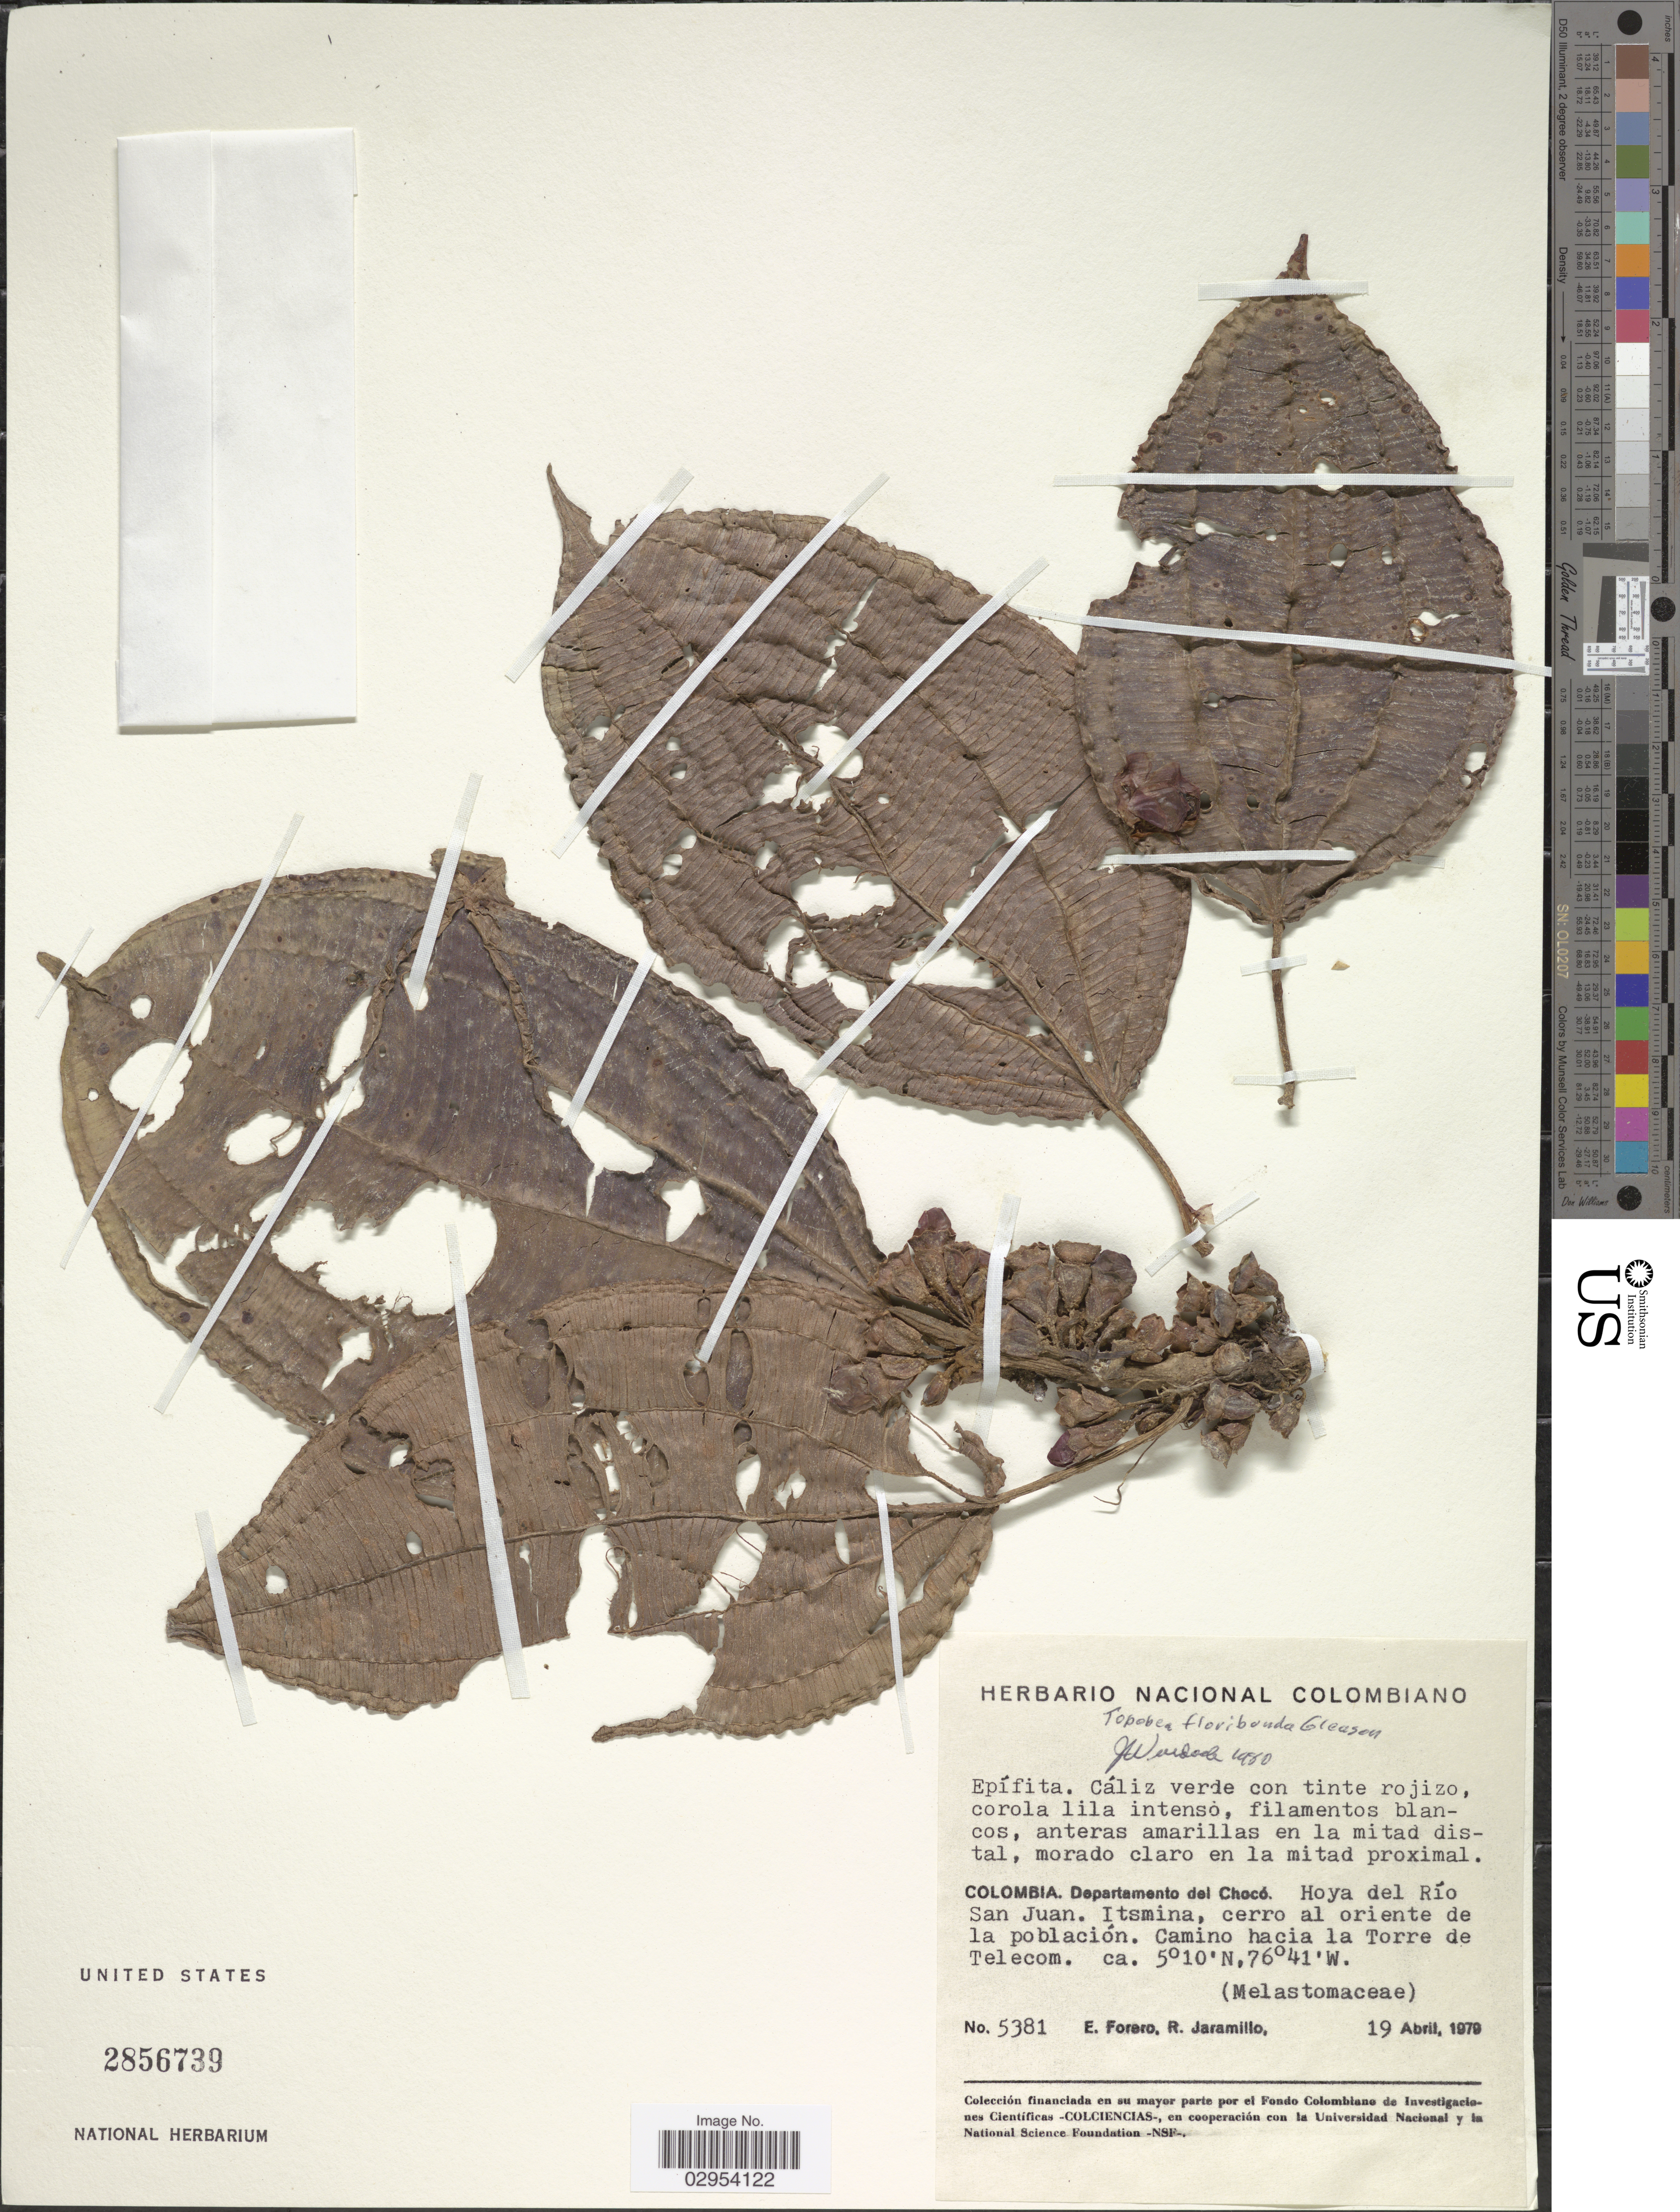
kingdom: Plantae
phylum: Tracheophyta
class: Magnoliopsida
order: Myrtales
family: Melastomataceae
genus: Topobea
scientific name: Topobea floribunda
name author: Gleason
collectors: E. Forero & R. Jaramillo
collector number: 5381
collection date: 1979-04-19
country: Colombia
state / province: Chocó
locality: Departamento del Chocó. Hoya del Rio San Juan. Itsmina, cerro al oriente de la población. Camino hacia la Torre de Telecom.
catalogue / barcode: US 2856739